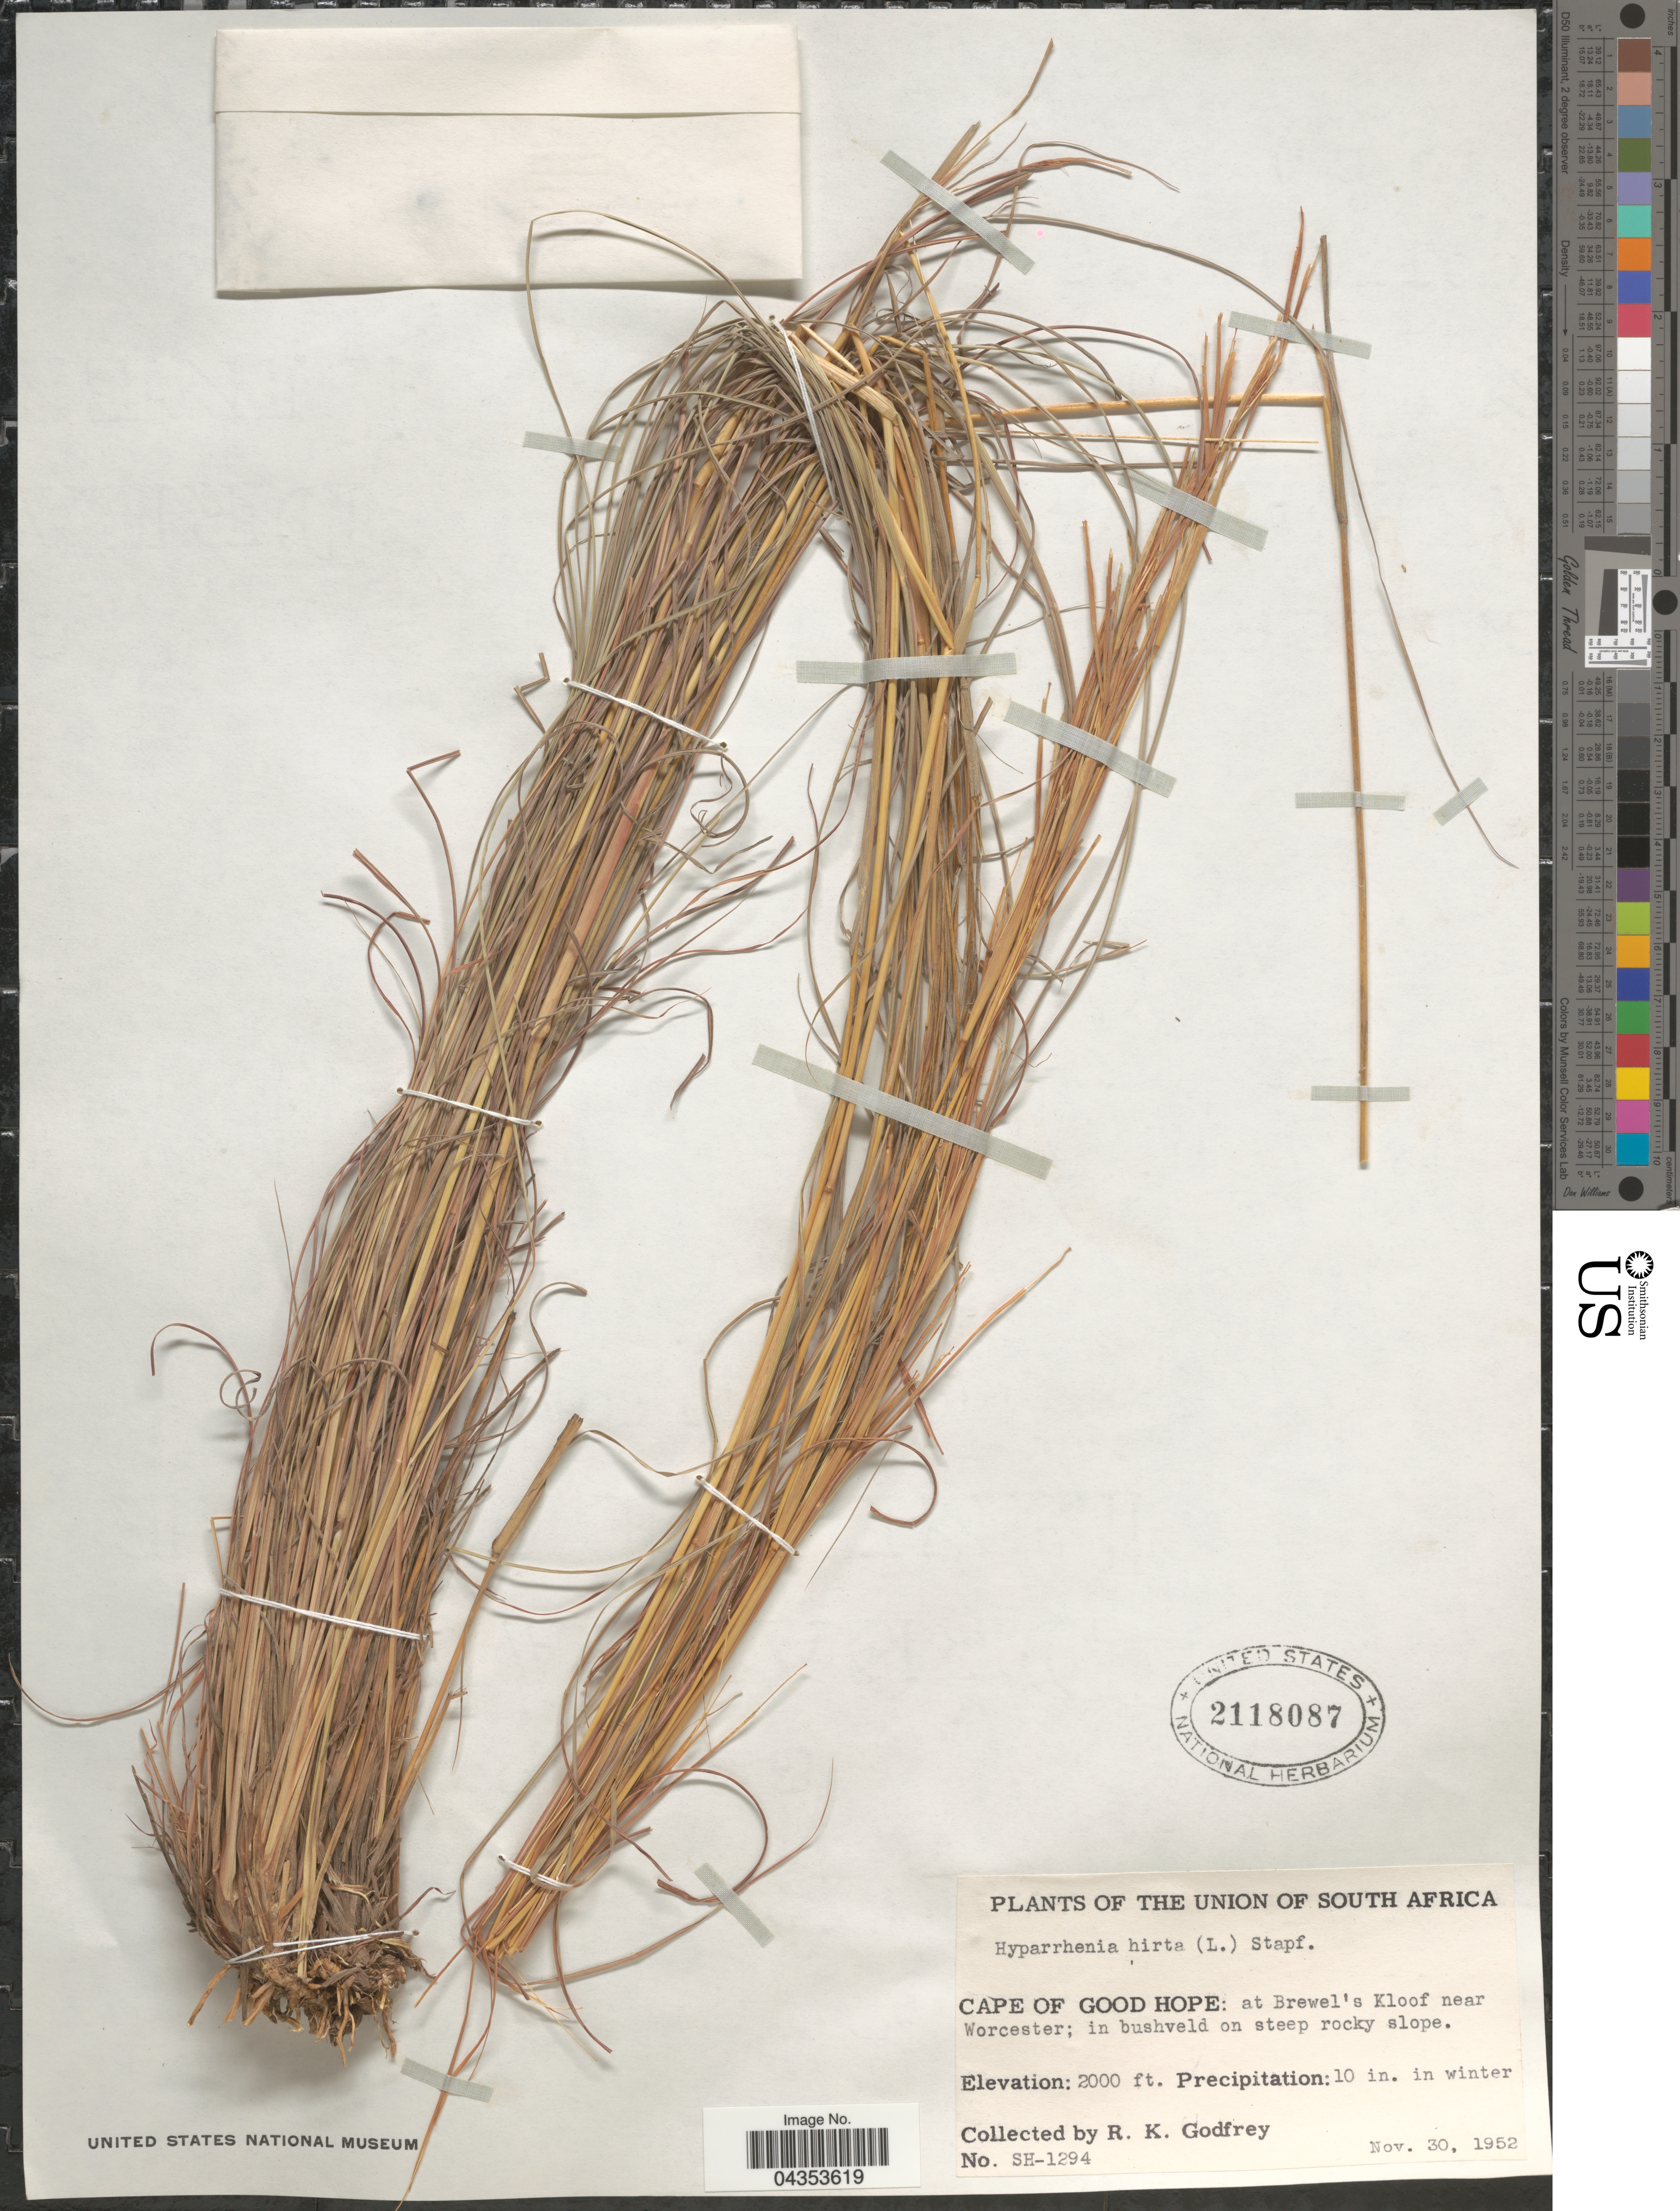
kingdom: Plantae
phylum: Tracheophyta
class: Liliopsida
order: Poales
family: Poaceae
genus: Hyparrhenia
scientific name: Hyparrhenia hirta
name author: (L.) Stapf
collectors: R. K. Godfrey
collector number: SH-1294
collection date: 1952-11-30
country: South Africa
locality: The Union of South Africa. Cape of Good Hope: at Brewel's Kloof near Worcester; in bushveld on steep rocky slope.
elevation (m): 610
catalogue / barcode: US 2118087